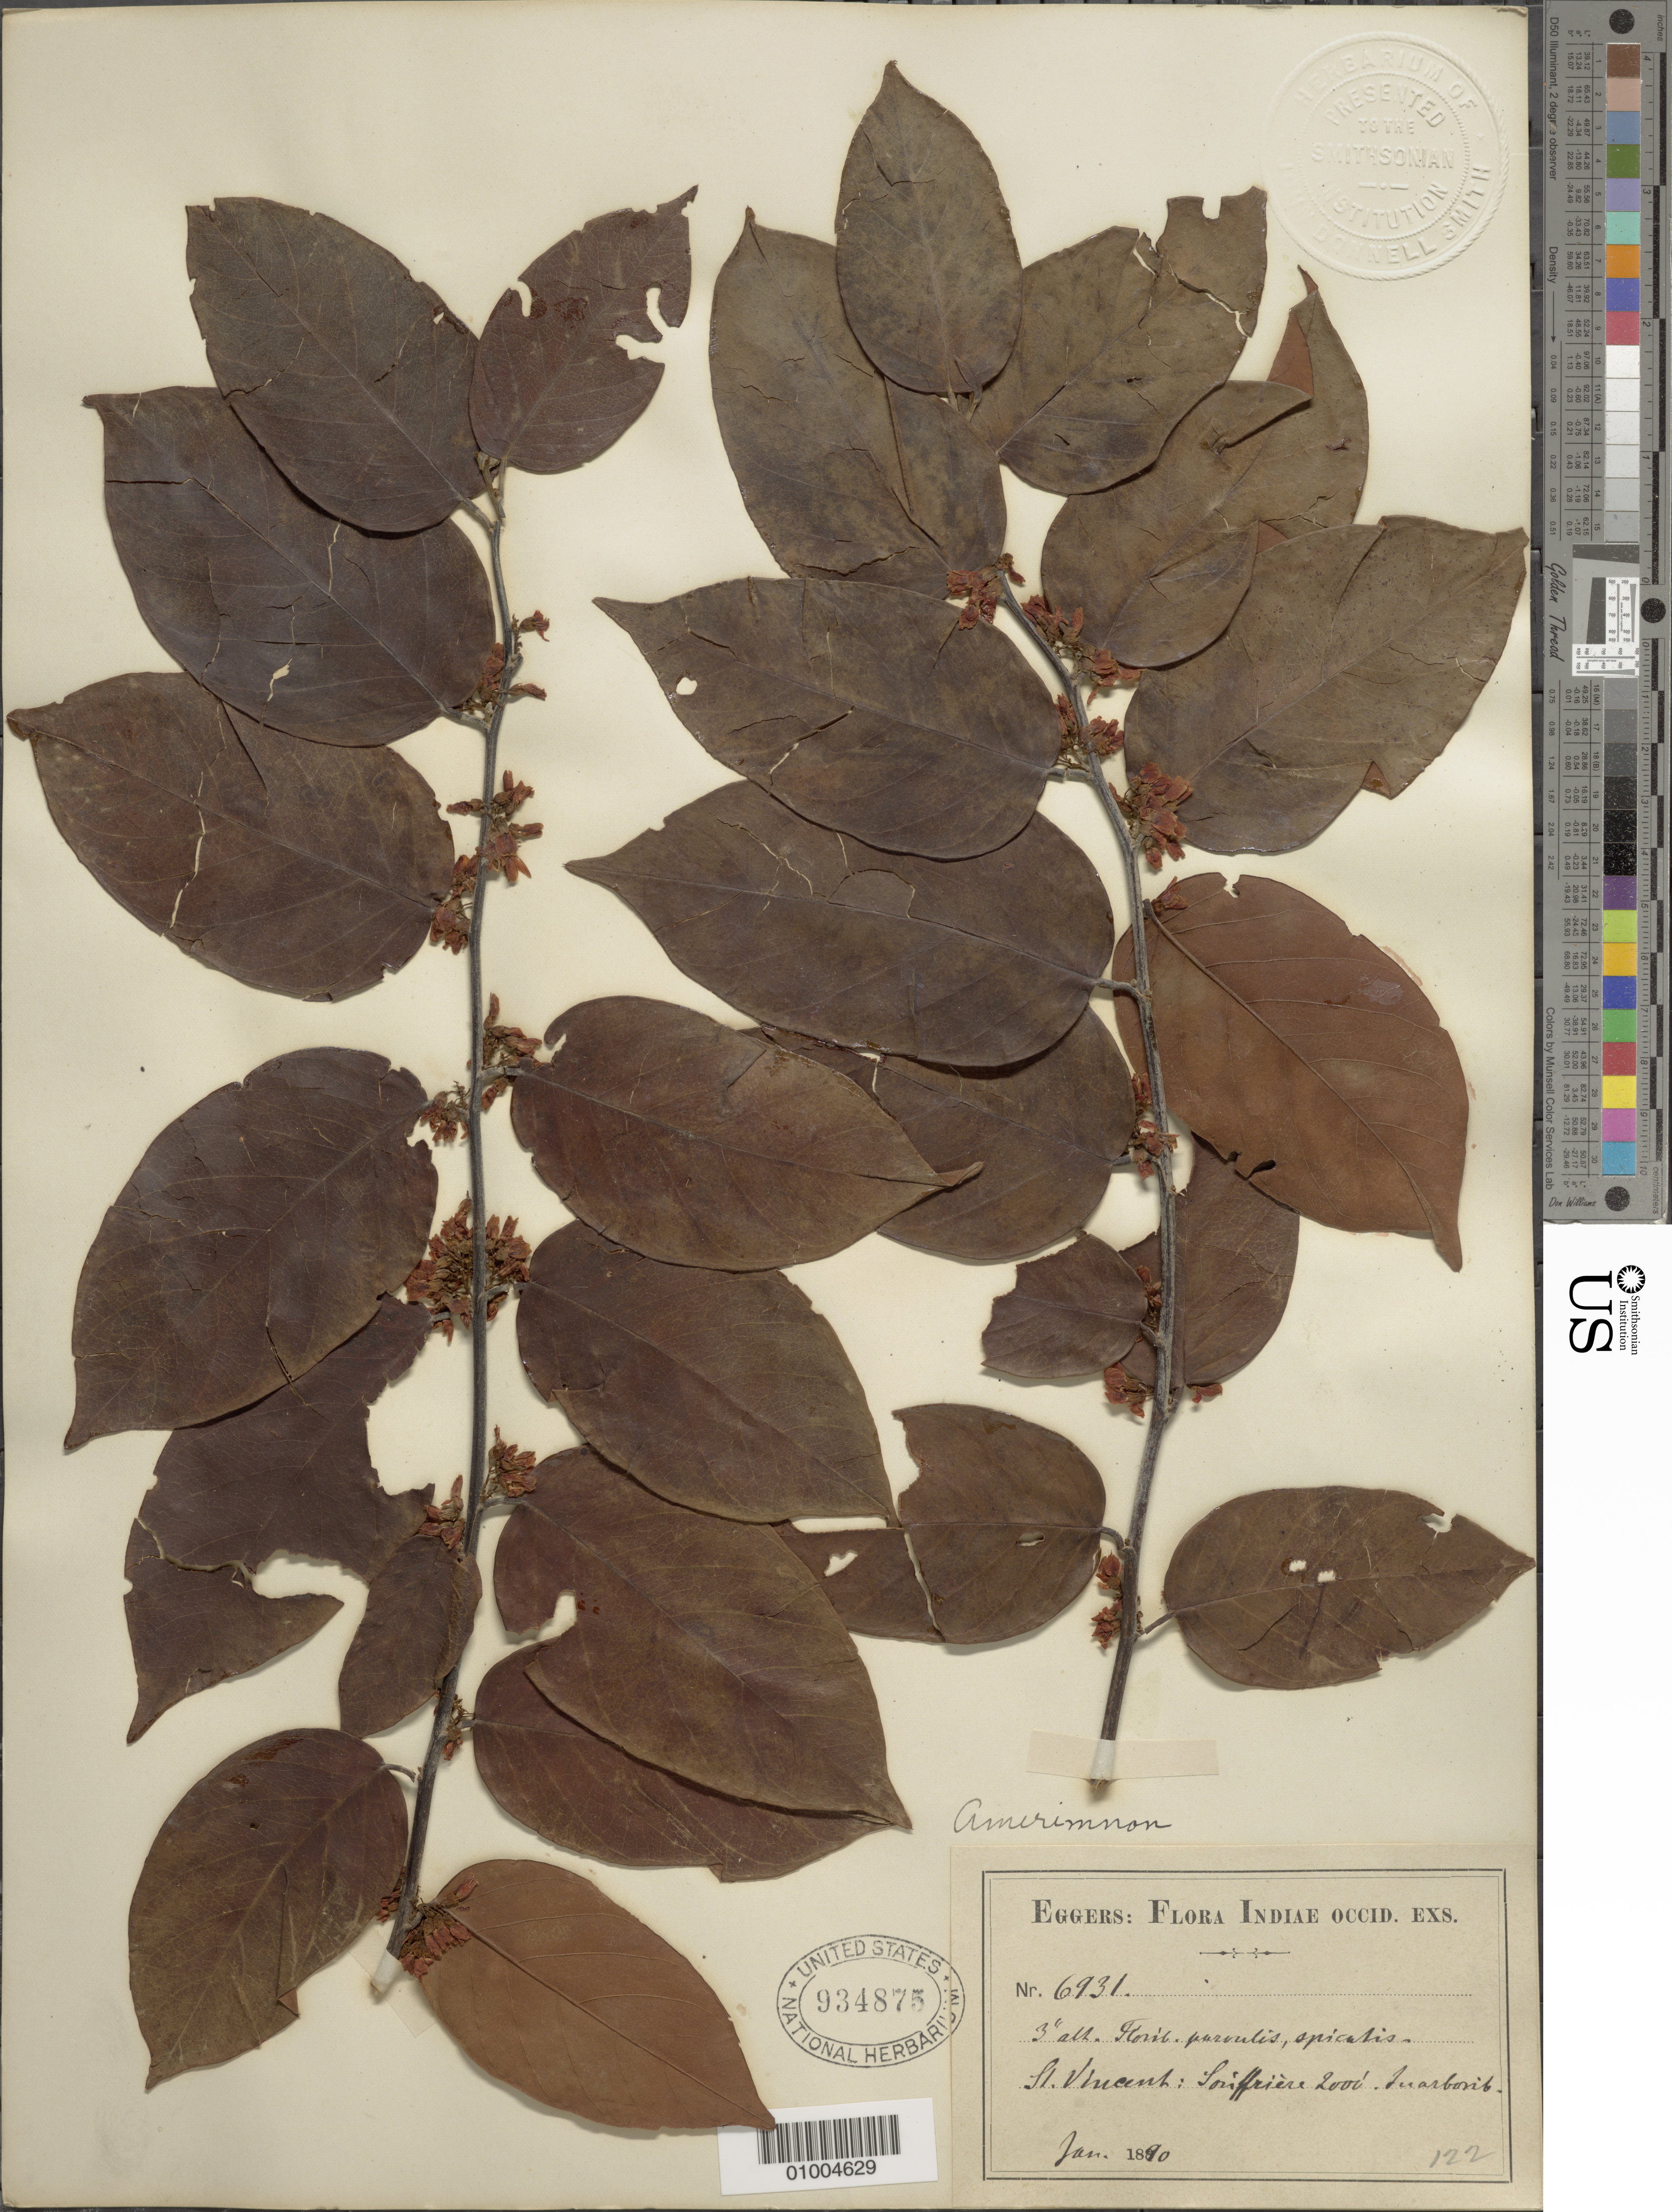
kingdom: Plantae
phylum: Tracheophyta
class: Magnoliopsida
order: Fabales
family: Fabaceae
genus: Dalbergia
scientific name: Dalbergia ecastaphyllum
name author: (L.) Taub.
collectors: H. F. A. von Eggers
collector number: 6931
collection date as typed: Jan 1890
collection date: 1890-01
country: St. Vincent - Grenadines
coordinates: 0 N, 0 E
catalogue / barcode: US 934875